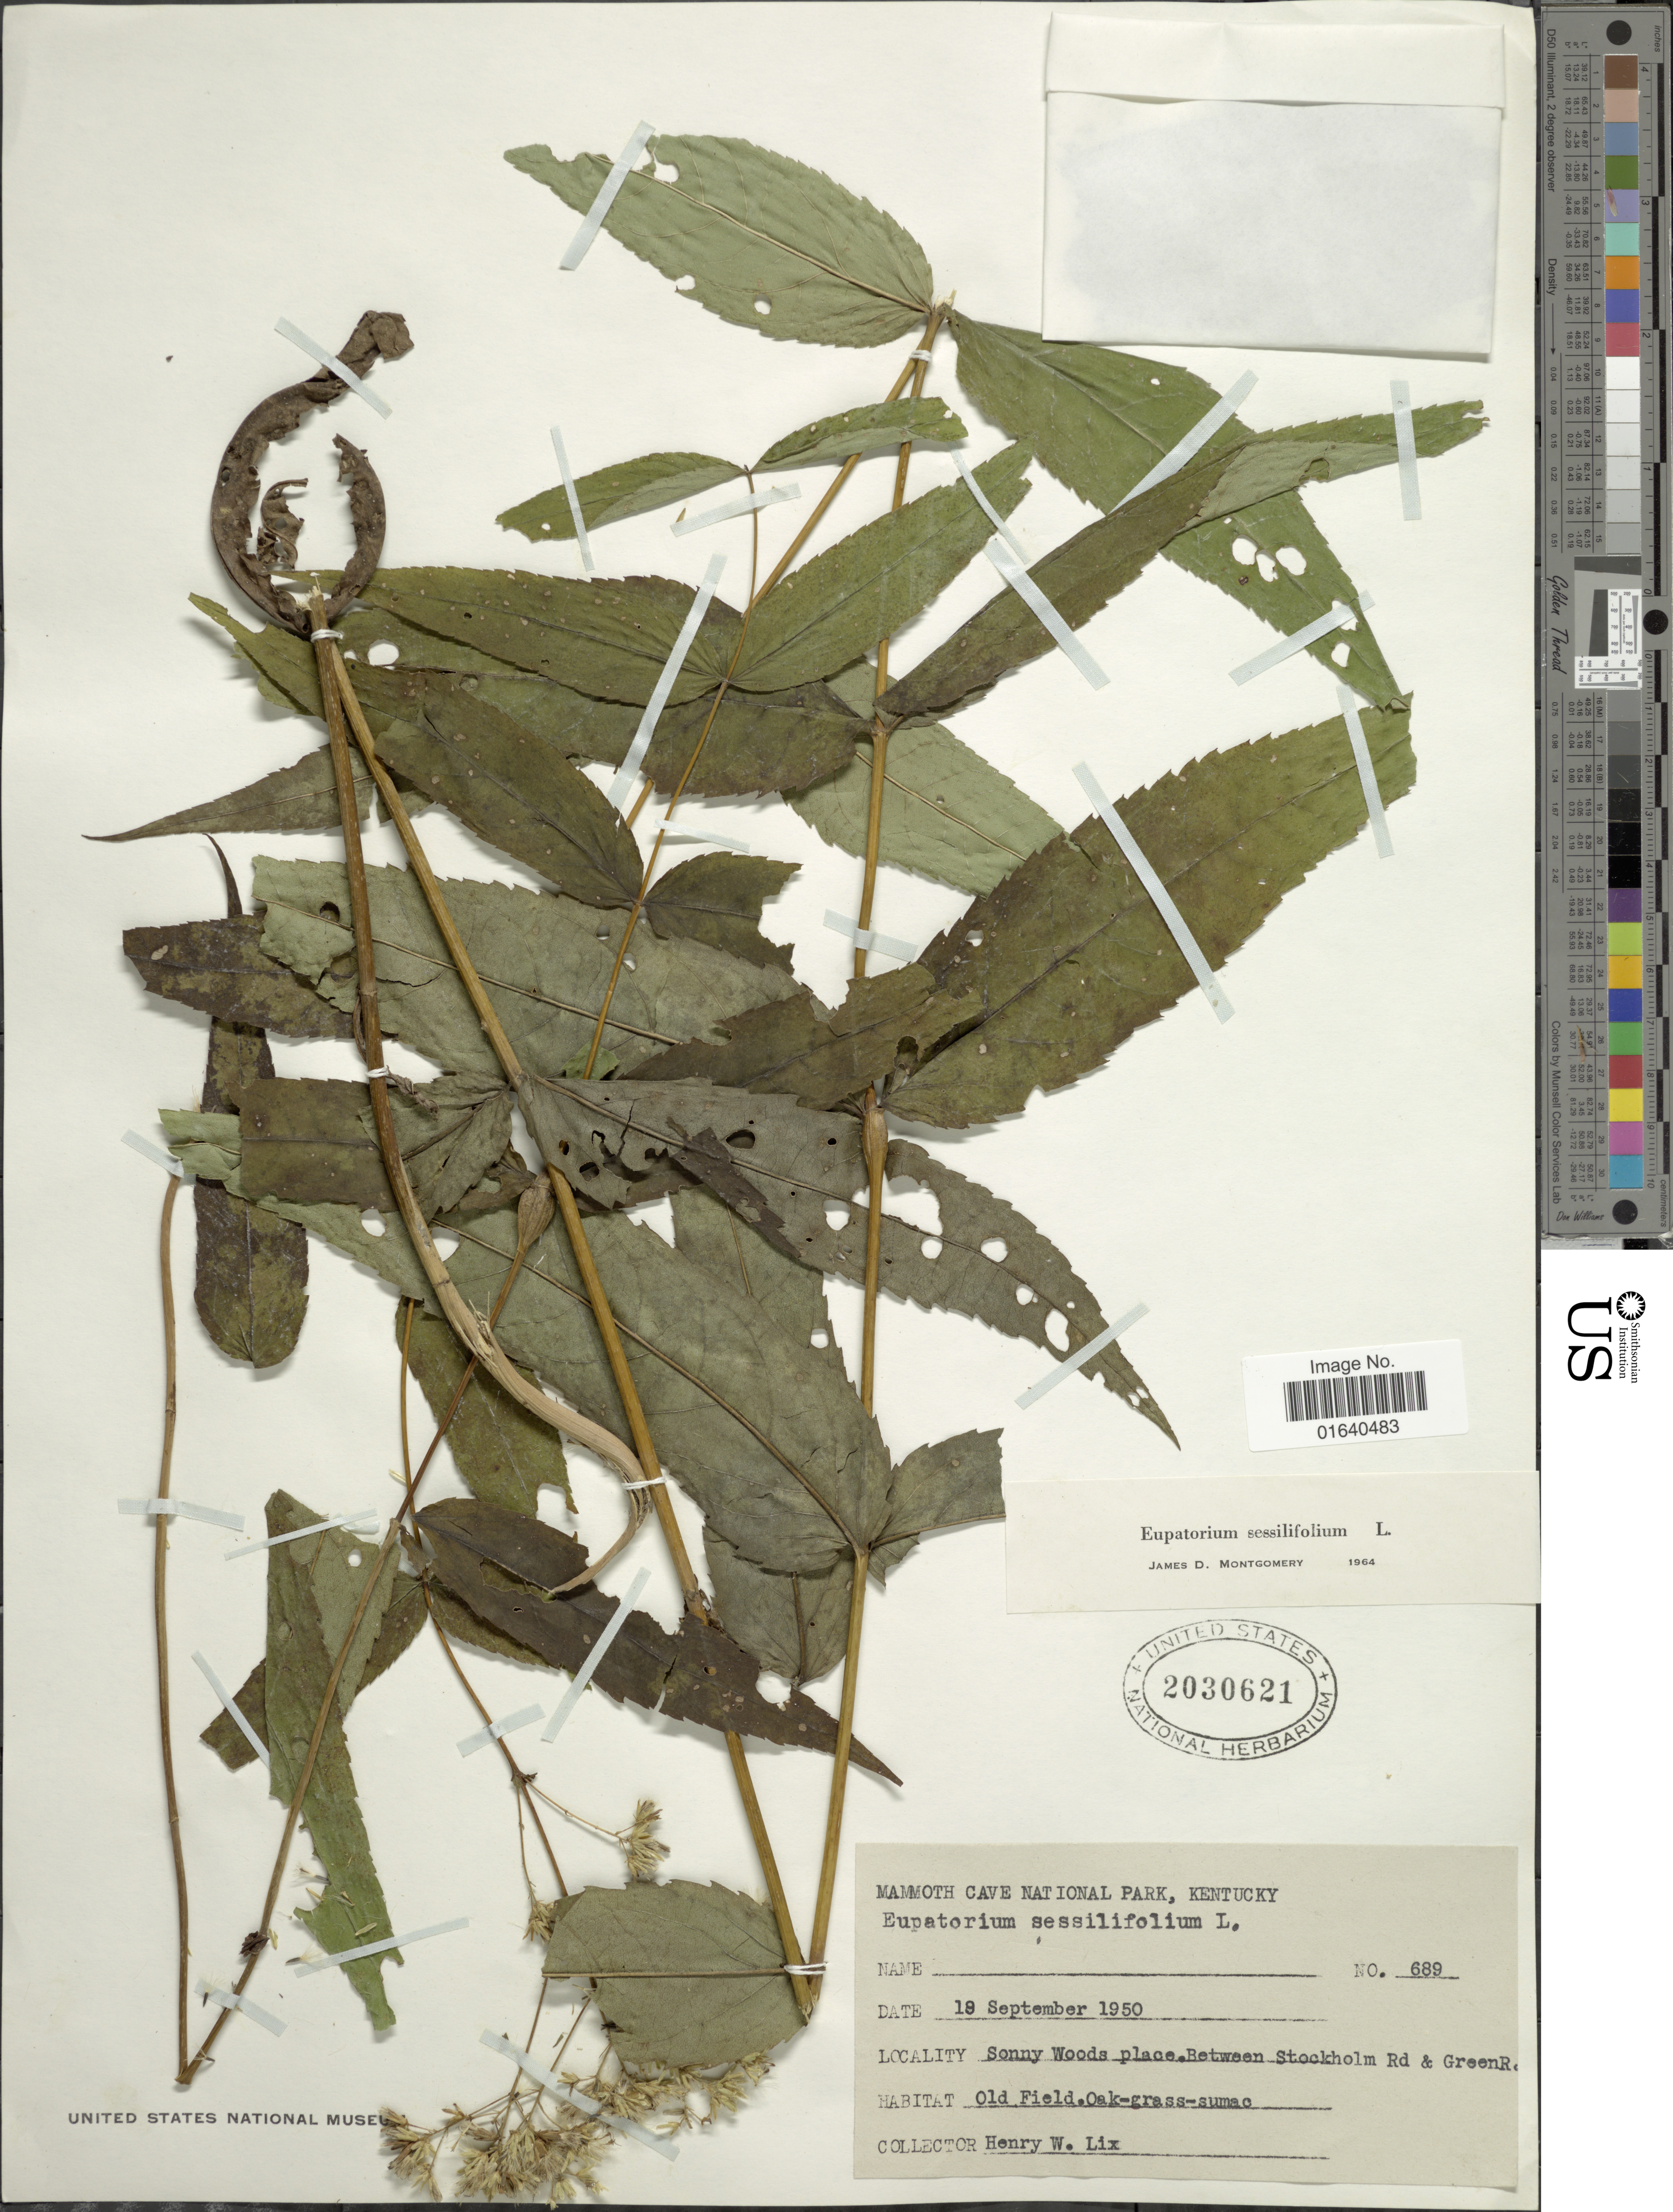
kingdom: Plantae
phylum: Tracheophyta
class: Magnoliopsida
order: Asterales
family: Asteraceae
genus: Eupatorium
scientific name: Eupatorium sessilifolium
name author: L.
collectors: H. W. Lix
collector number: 689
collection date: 1950-09-19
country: United States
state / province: Kentucky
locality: Mammoth Cave National Park, Sonny woods place. Between Stockholm Rd & GreenR [illegible text]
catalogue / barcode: US 2030621